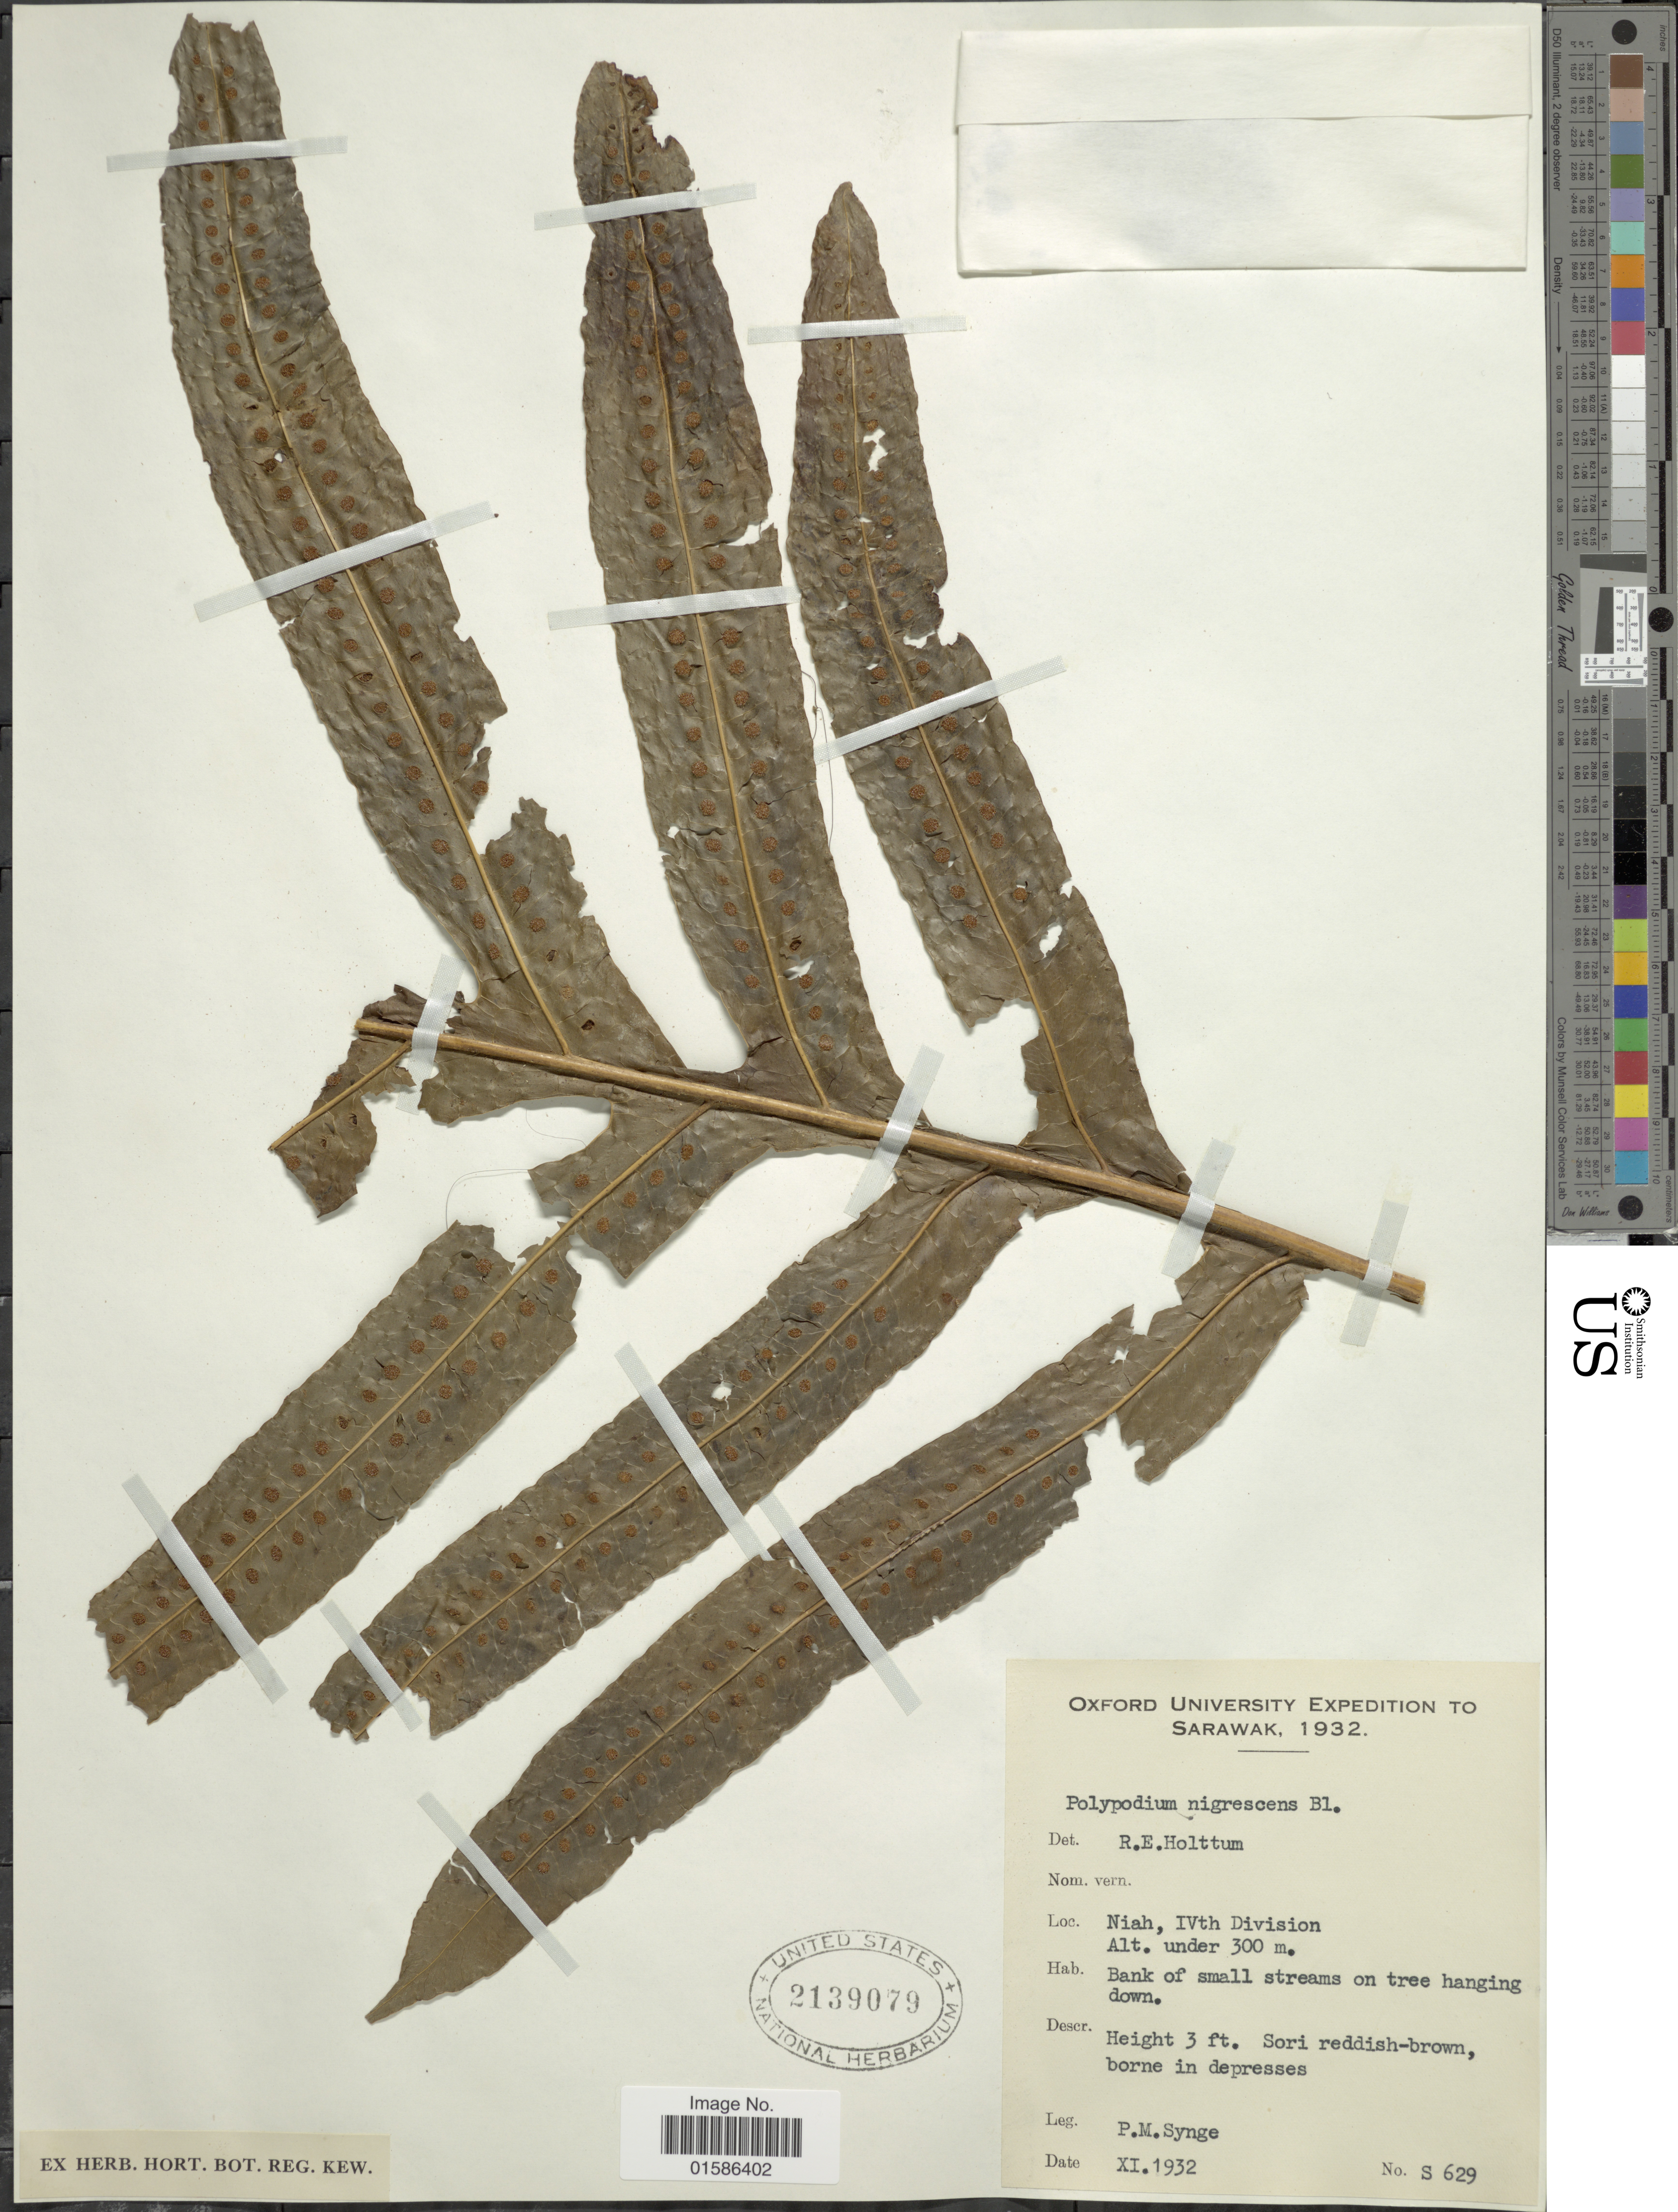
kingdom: Plantae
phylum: Tracheophyta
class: Polypodiopsida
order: Polypodiales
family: Polypodiaceae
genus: Microsorum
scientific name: Microsorum membranifolium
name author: (R. Br.) Ching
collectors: P. Synge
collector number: S 629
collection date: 1932-11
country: Malaysia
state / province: Sarawak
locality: Niah, IVth Division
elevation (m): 300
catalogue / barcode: US 2139079